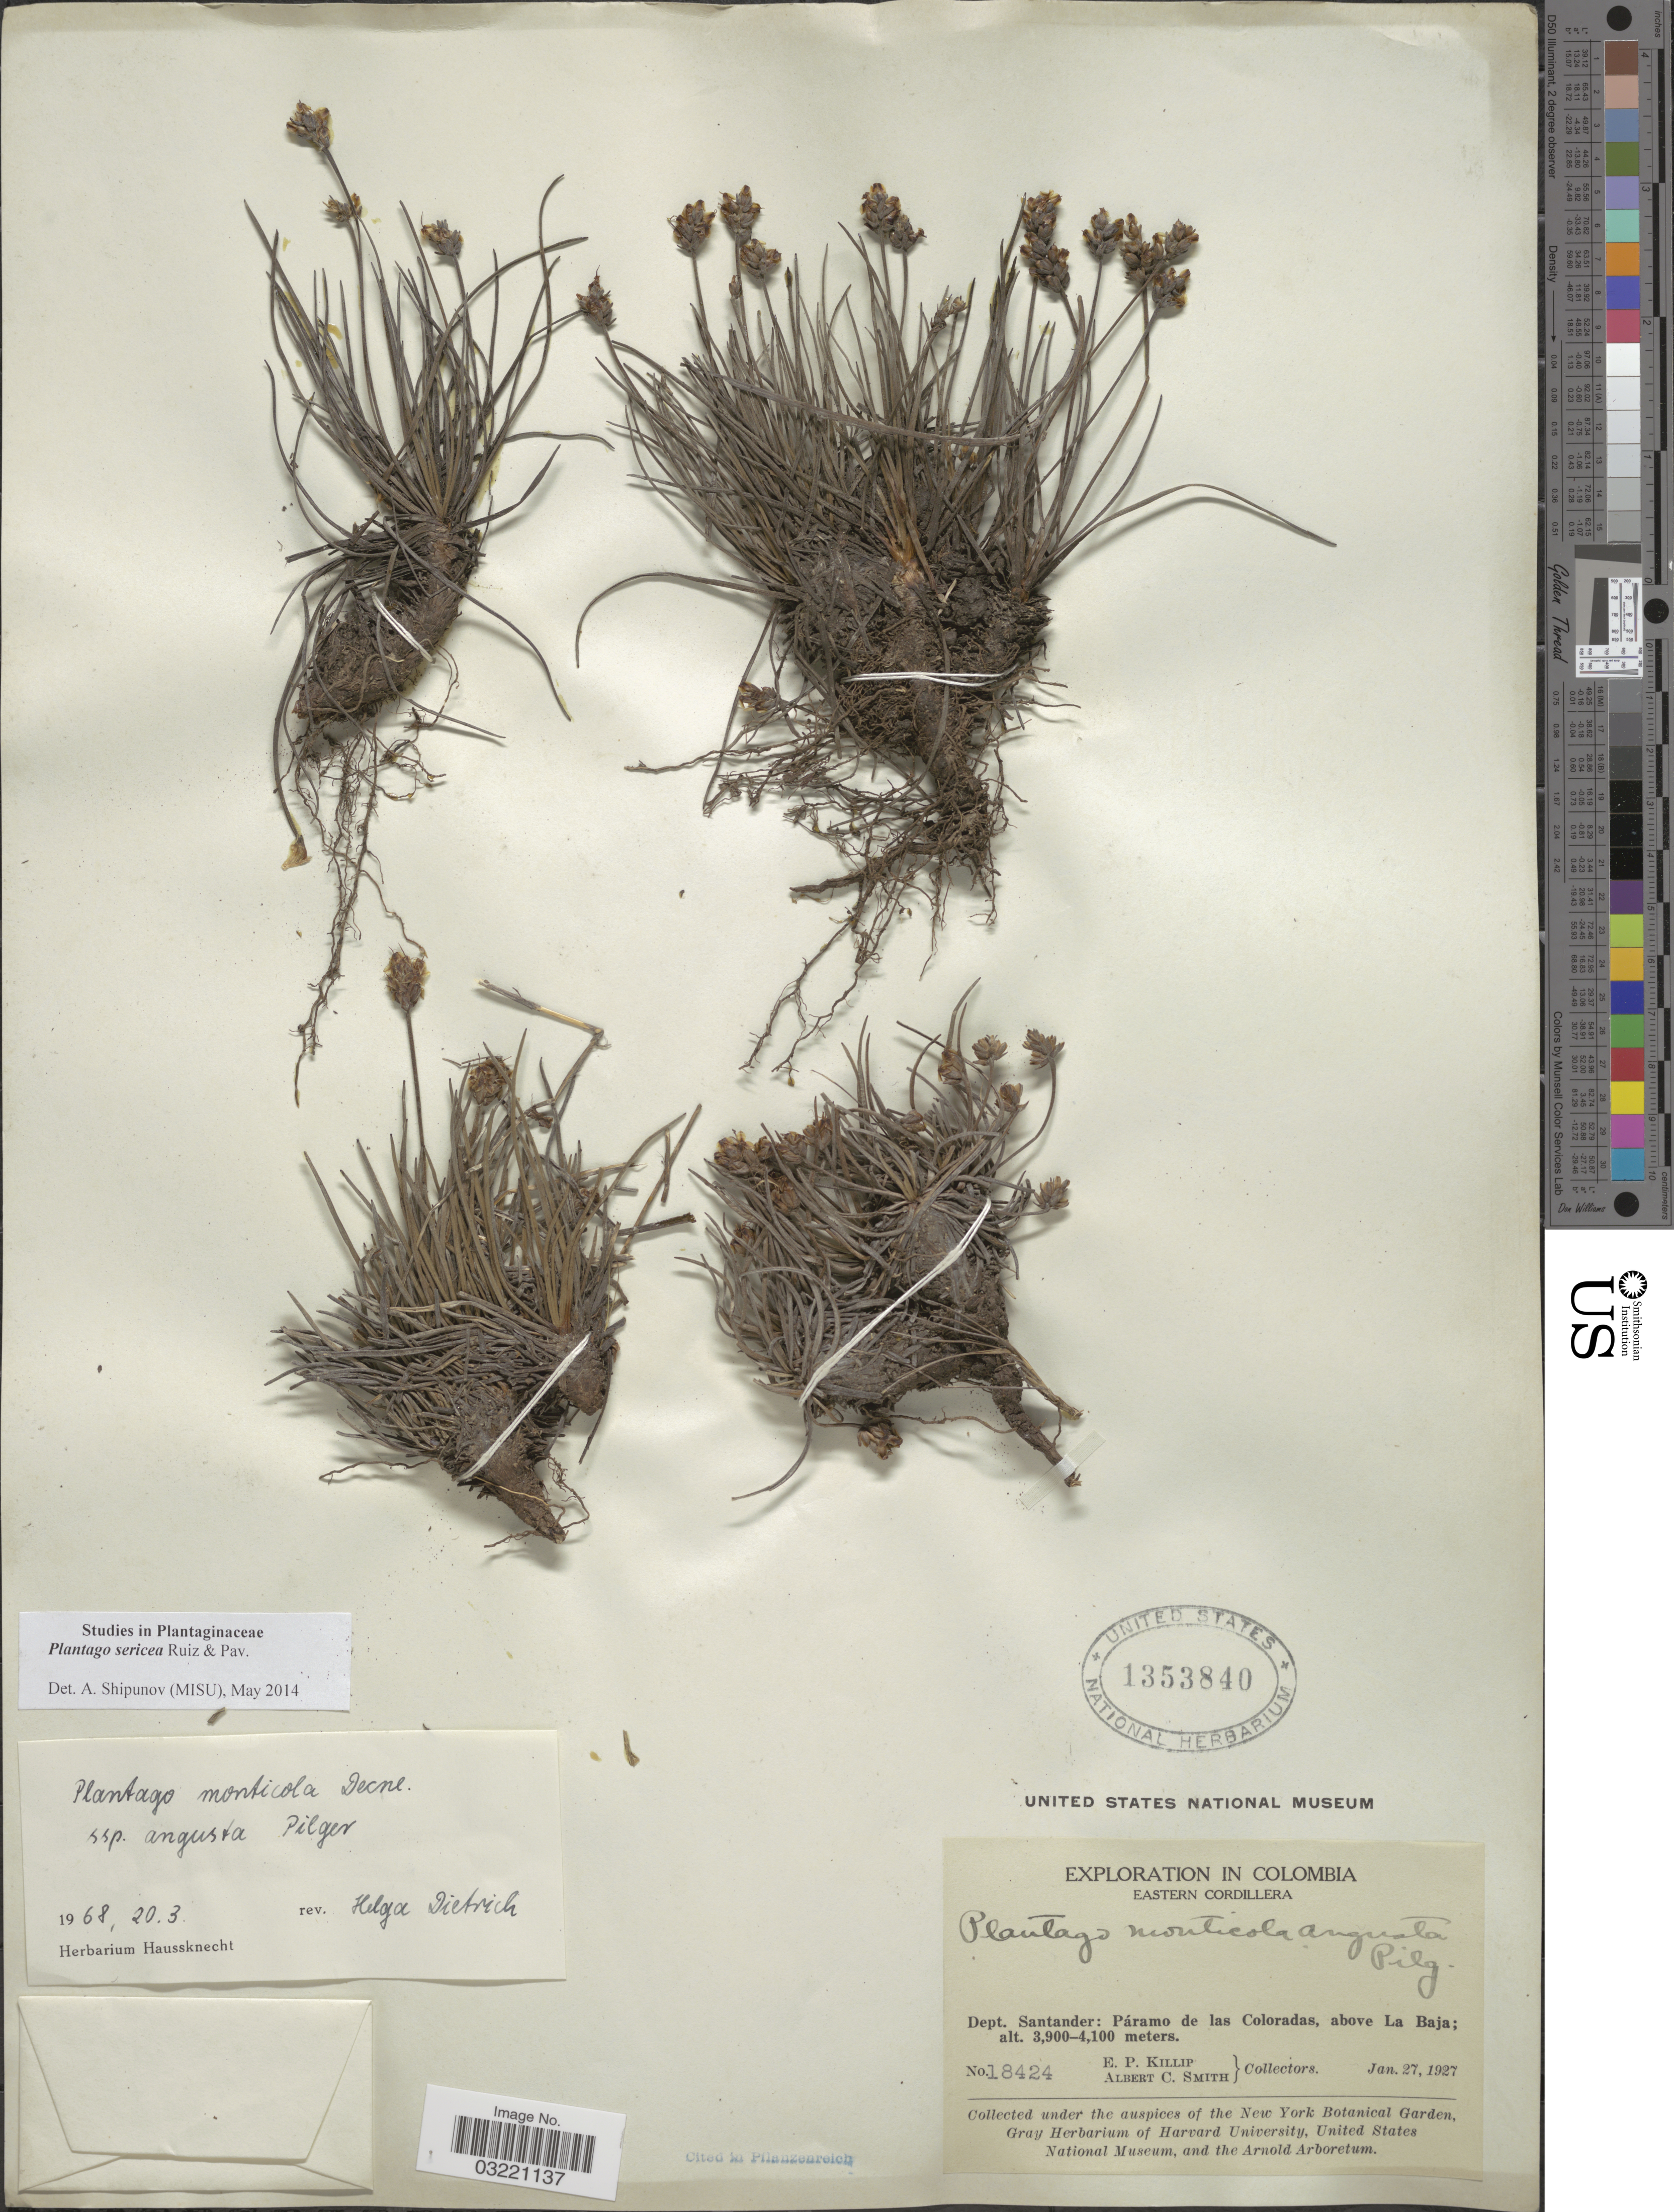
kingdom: Plantae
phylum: Tracheophyta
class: Magnoliopsida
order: Lamiales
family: Plantaginaceae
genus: Plantago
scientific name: Plantago sericea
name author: Ruiz & Pav.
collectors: E. P. Killip & A. C. Smith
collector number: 18424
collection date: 1927-01-27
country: Colombia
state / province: Santander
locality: Eastern Cordillera. Dept. Santander: Páramo de las Coloradas, above La Baja.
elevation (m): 3900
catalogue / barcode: US 1353840